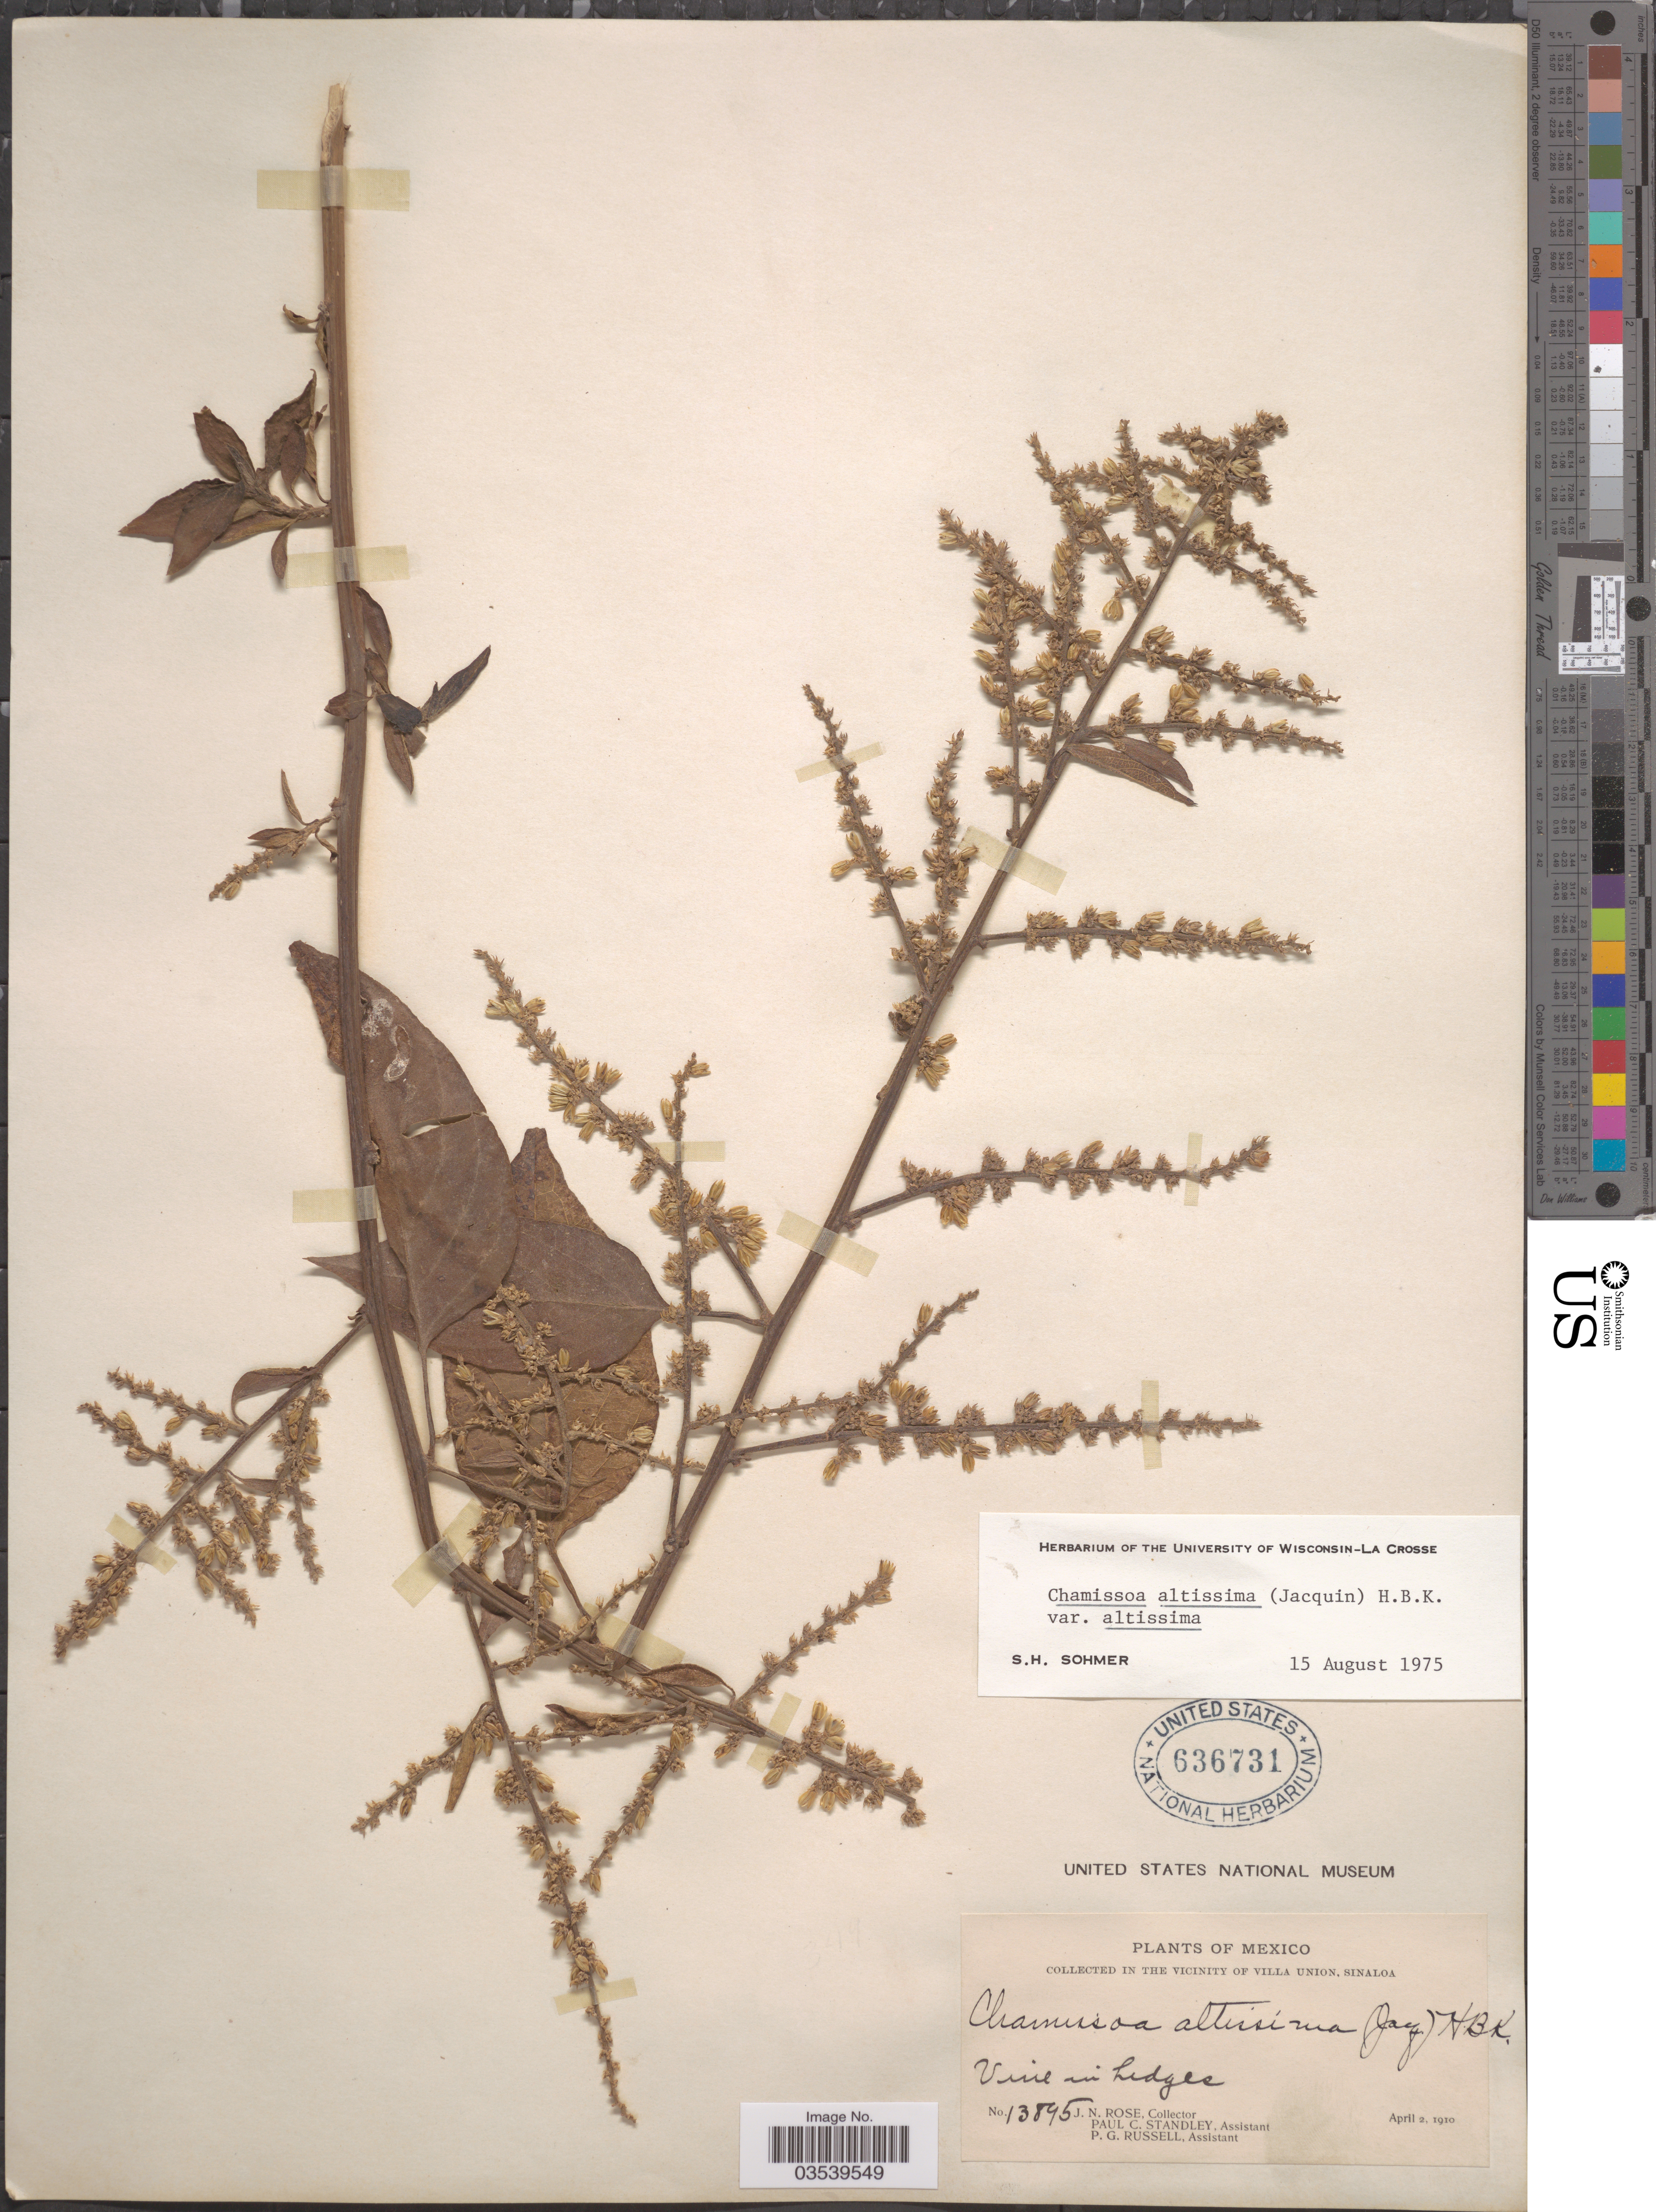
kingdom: Plantae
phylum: Tracheophyta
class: Magnoliopsida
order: Caryophyllales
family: Amaranthaceae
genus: Chamissoa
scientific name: Chamissoa altissima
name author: (Jacq.) Kunth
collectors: J. N. Rose, P. C. Standley & P. G. Russell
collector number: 13895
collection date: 1910-04-02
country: Mexico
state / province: Sinaloa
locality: In the vicinity of Villa Union.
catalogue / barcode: US 636731